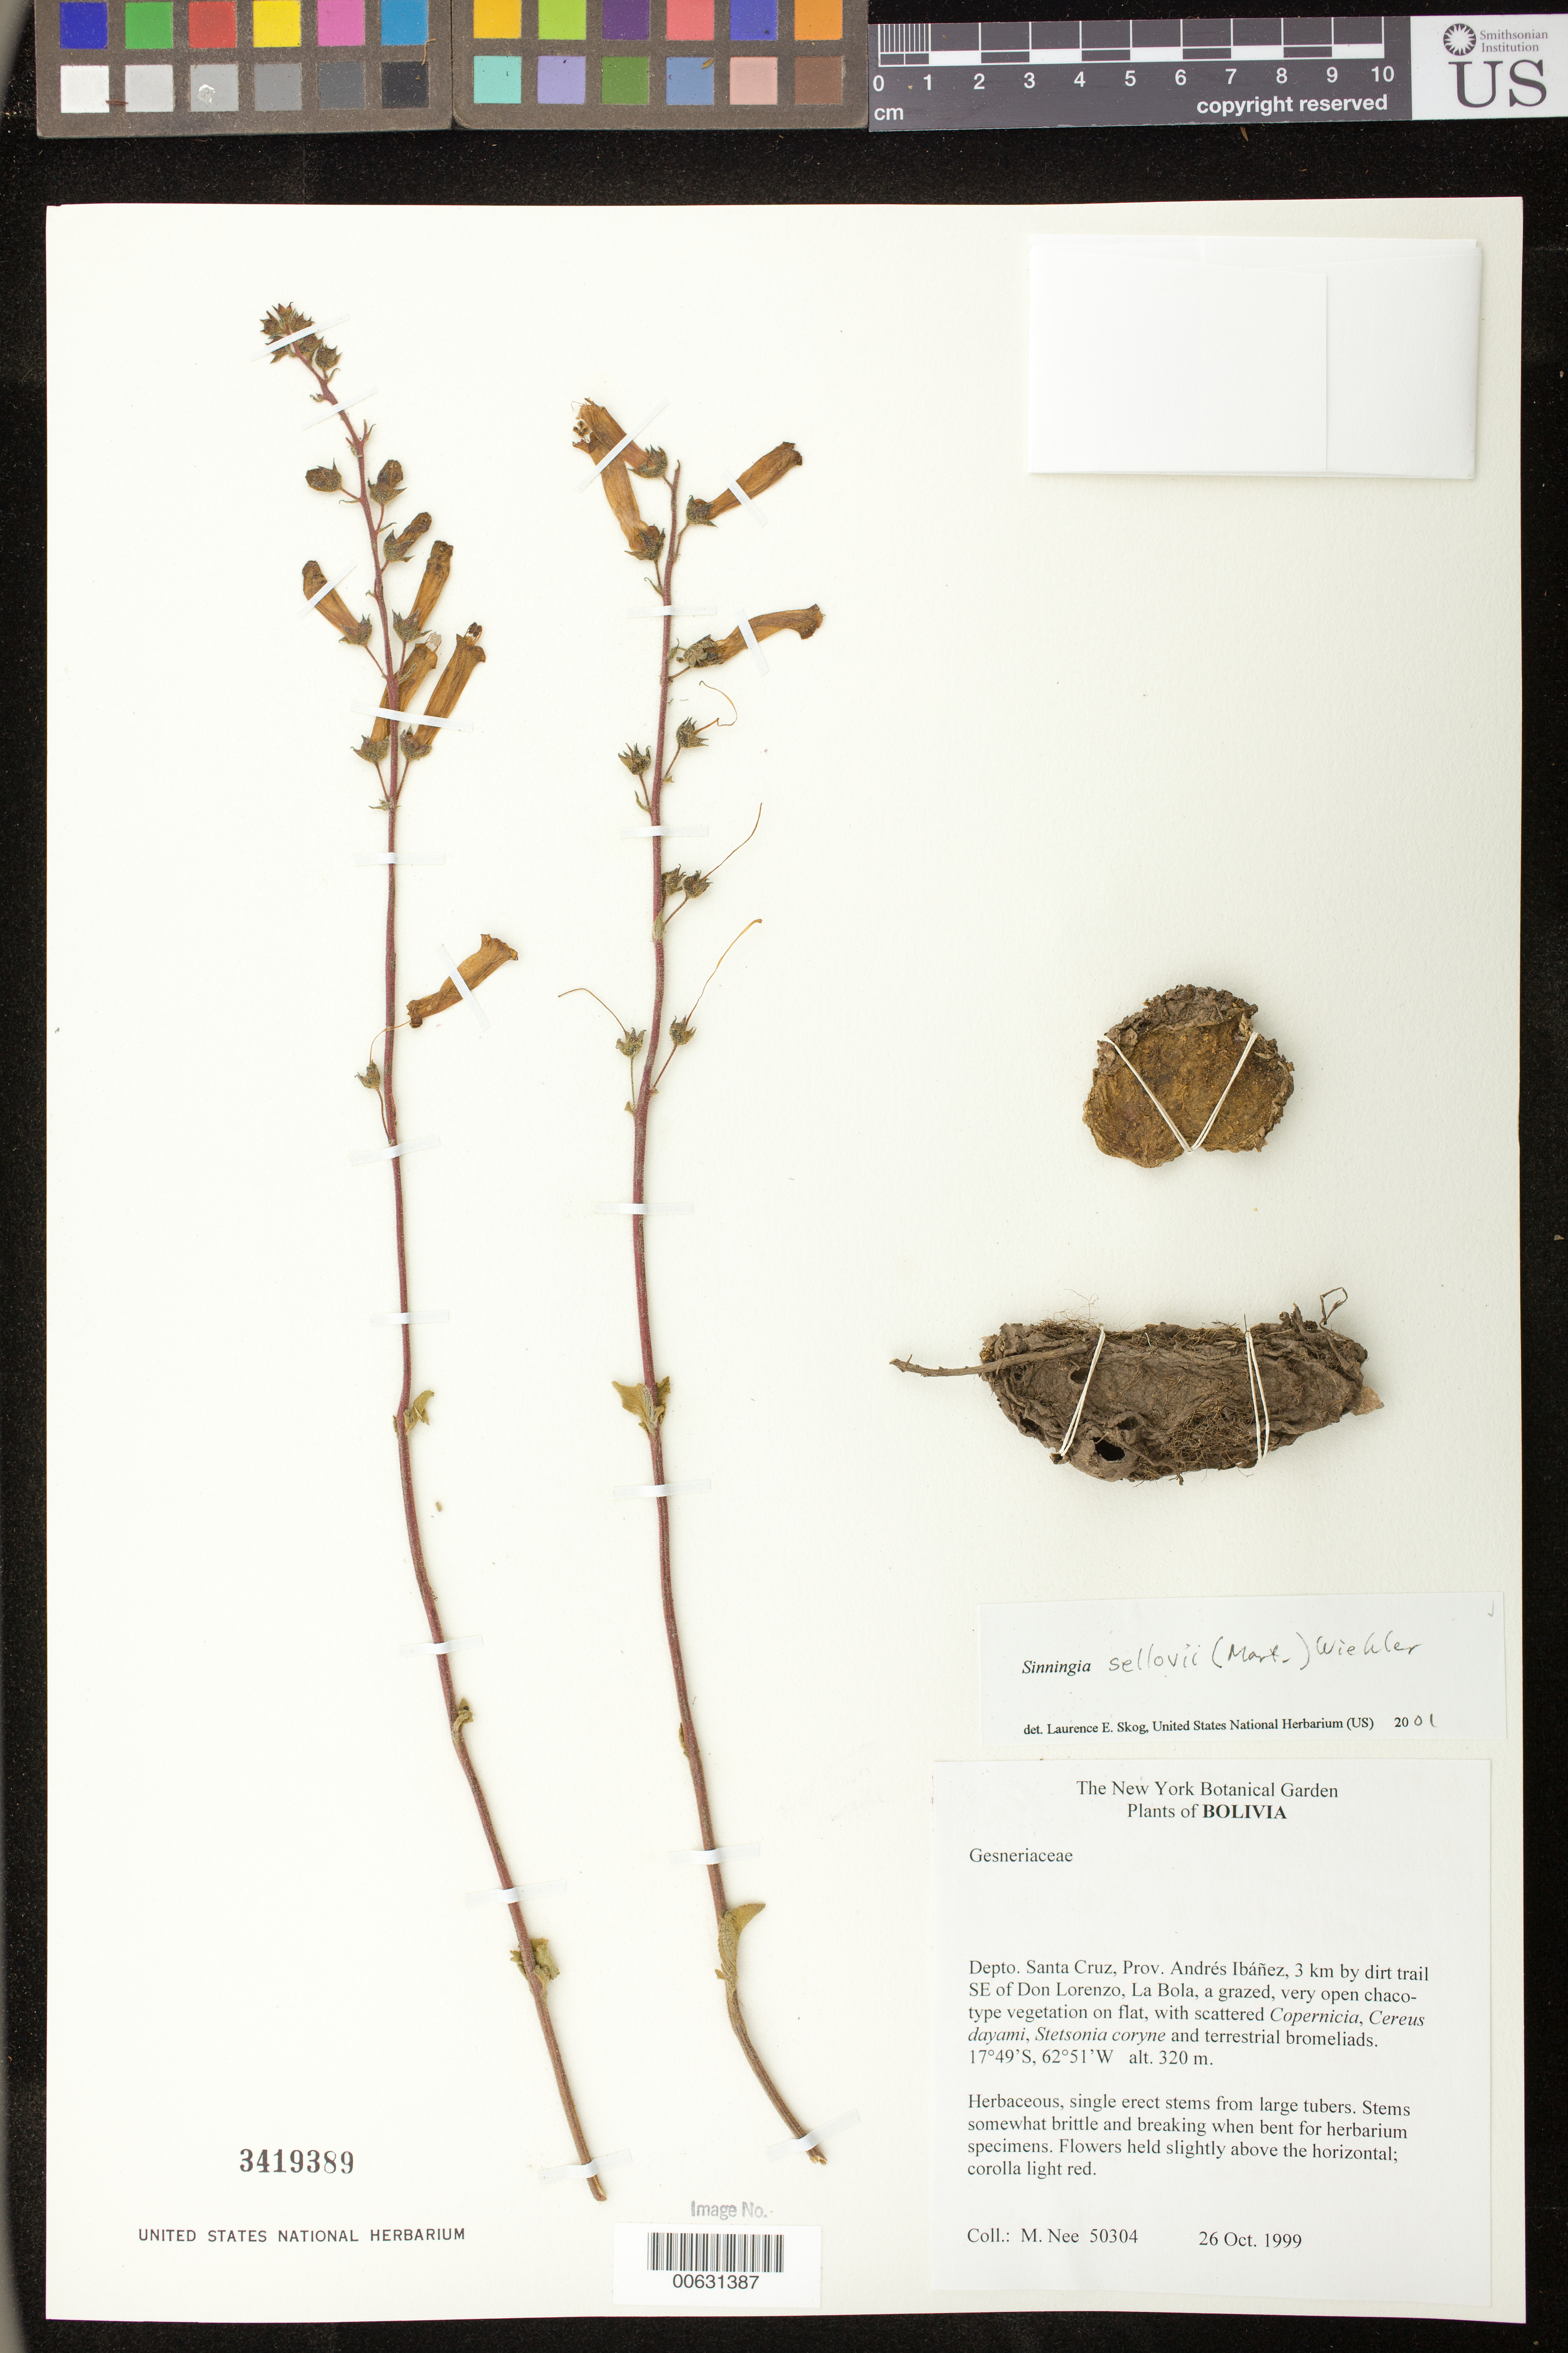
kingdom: Plantae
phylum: Tracheophyta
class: Magnoliopsida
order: Lamiales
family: Gesneriaceae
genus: Sinningia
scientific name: Sinningia sellovii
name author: (Mart.) Wiehler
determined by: Skog, Laurence E.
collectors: M. Nee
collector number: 50304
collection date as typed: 26 Oct 1999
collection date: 1999-10-26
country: Bolivia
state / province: Santa Cruz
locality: Prov. Andrés Ibáñez, 3 km by dirt trail SE of Don Lorenzo, La Bola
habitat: A grazed, very open chaco-type vegetation on flat, with scattered Copernicia, Cereus dayami, Stetsonia coryne and terrestrial bromeliads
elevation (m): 320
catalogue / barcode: US 3419389